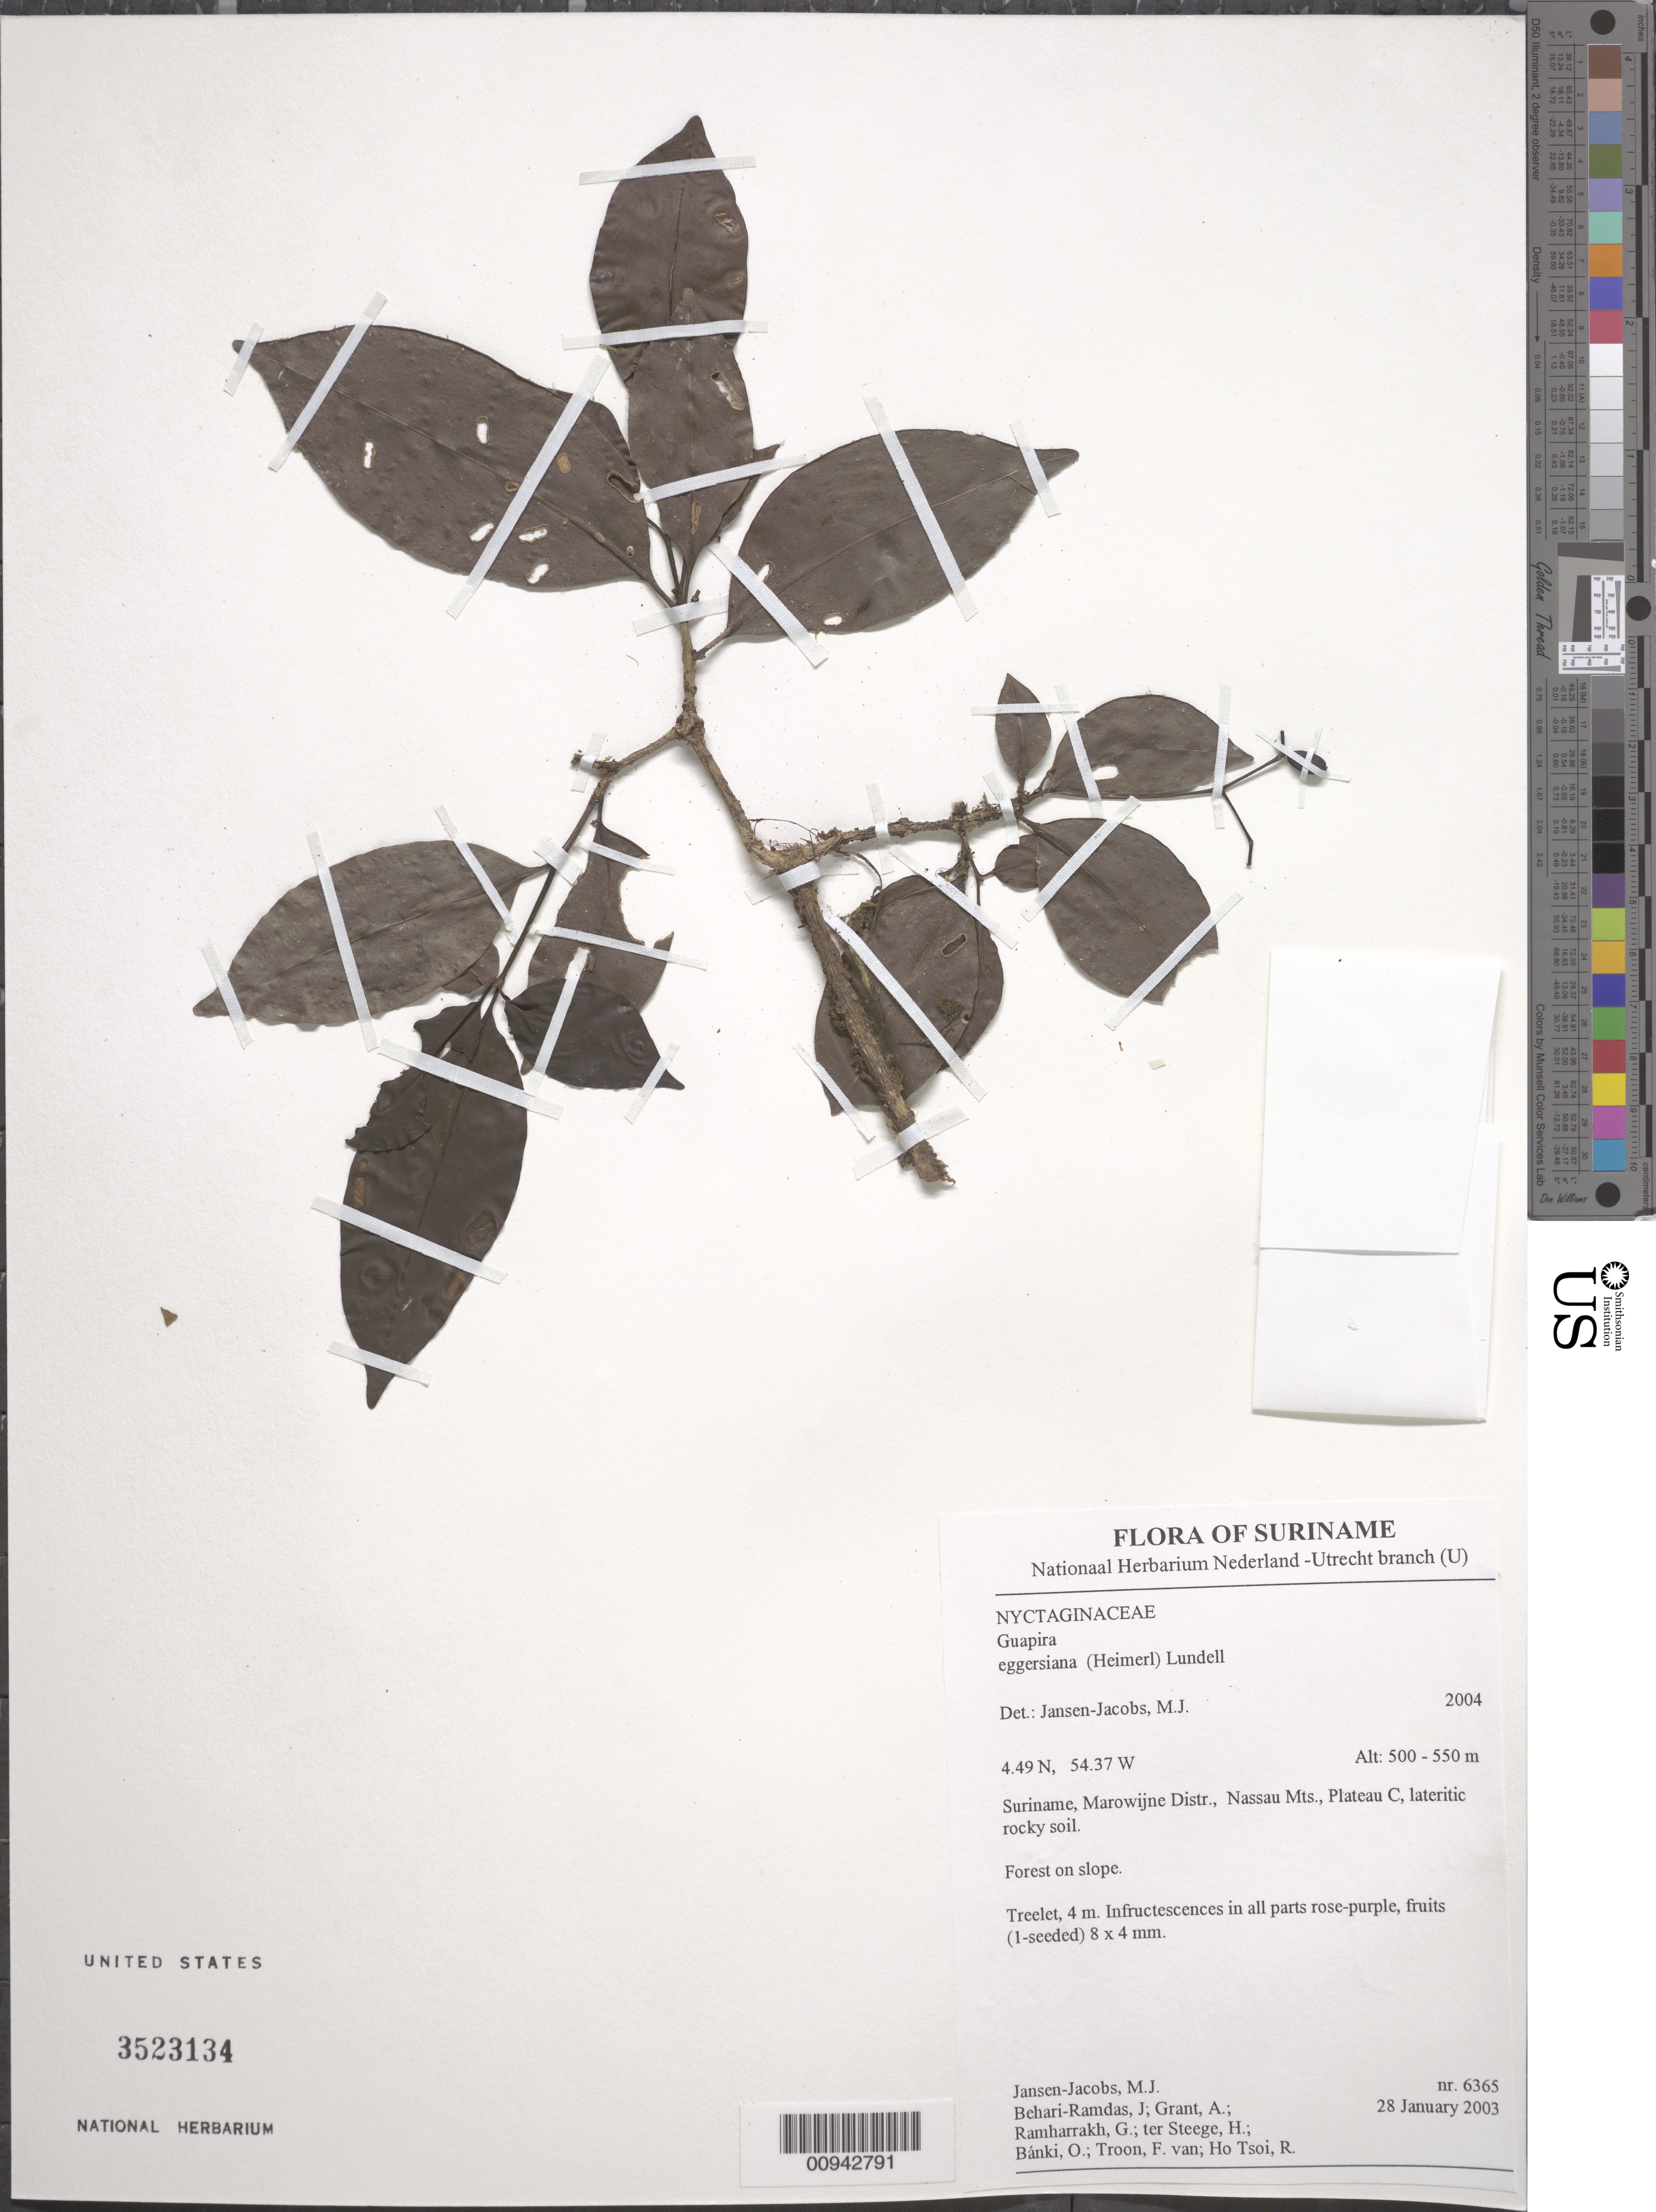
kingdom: Plantae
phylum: Tracheophyta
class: Magnoliopsida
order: Caryophyllales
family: Nyctaginaceae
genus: Guapira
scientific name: Guapira eggersiana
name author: (Heimerl) Lundell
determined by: Jansen-Jacobs, M. J., (U), Nationaal Herbarium Nederland, Utrecht University branch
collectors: M. J. Jansen-Jacobs, J. Behari-Ramdas, A. Grant, G. Ramharrakh, H. ter Steege, O. Bánki, F. Van Troon & R. Ho Tsoi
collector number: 6365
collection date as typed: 28-Jan-03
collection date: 2003-01-28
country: Suriname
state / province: Marowijne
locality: Nassau Mts., Plateau C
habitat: Lateritic rocky soil. Forest on slope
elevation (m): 500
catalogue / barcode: US 3523134